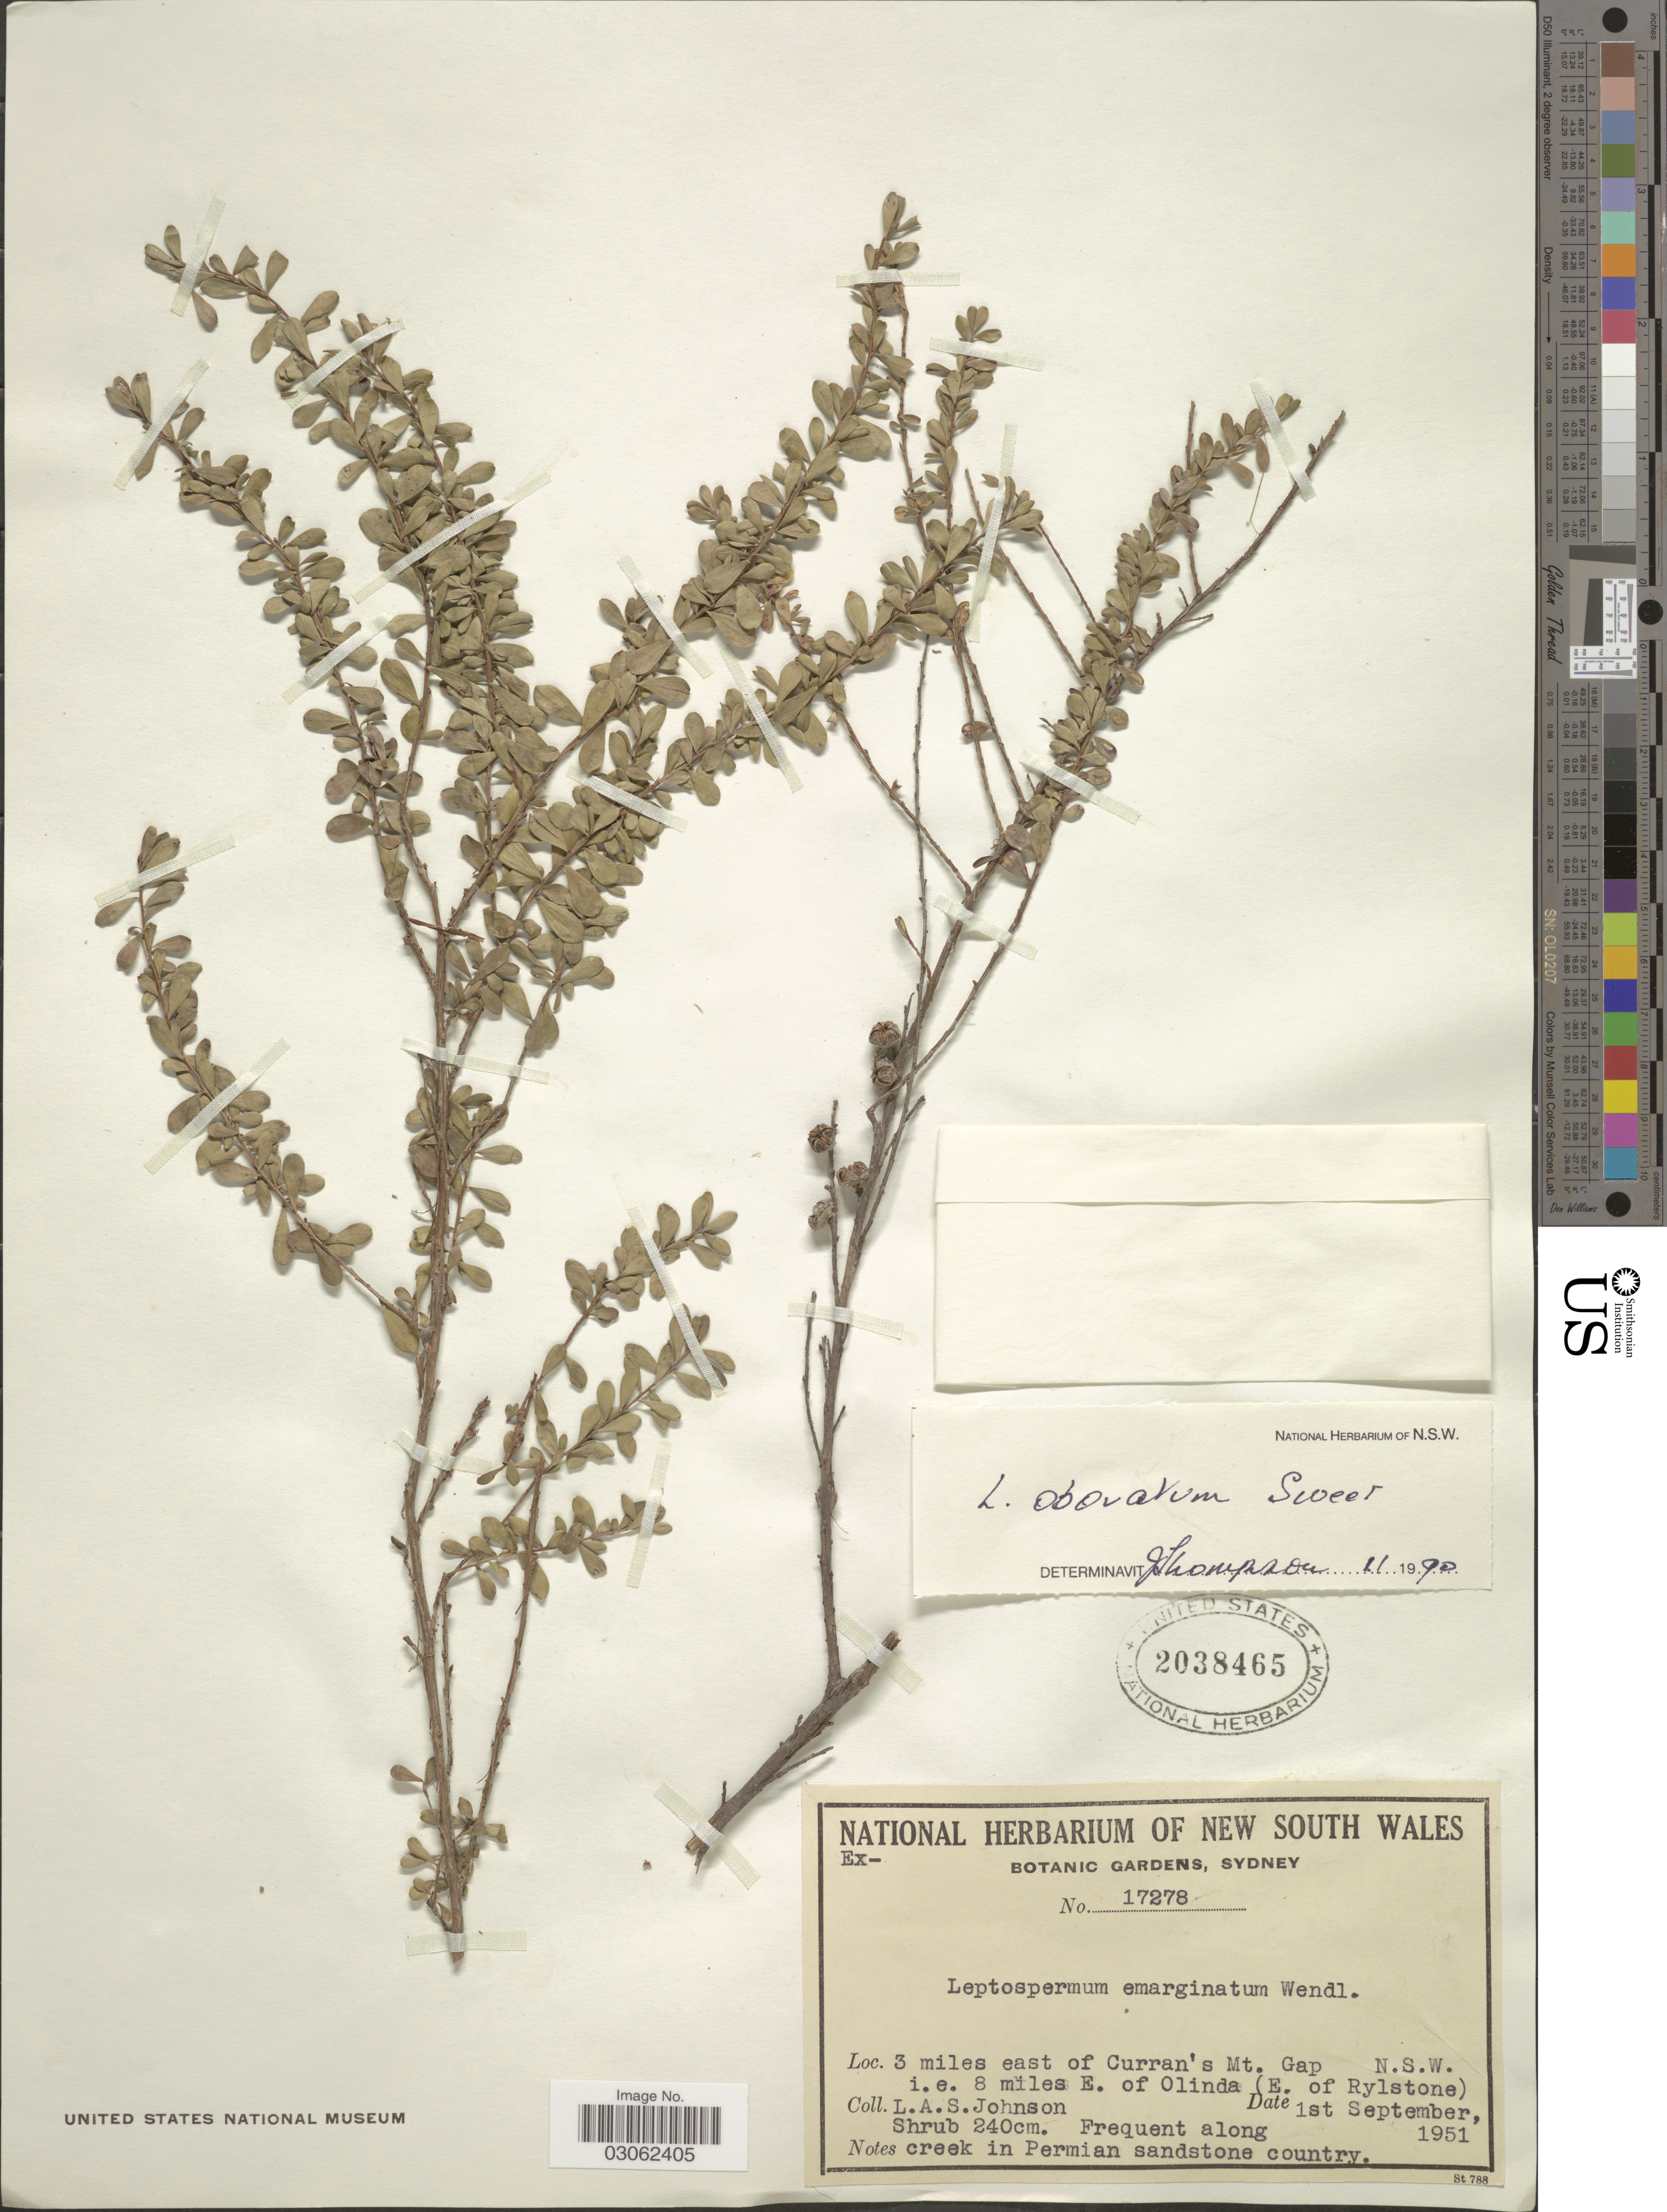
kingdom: Plantae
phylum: Tracheophyta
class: Magnoliopsida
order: Myrtales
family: Myrtaceae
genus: Leptospermum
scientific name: Leptospermum obovatum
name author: Sweet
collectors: L. A. S. Johnson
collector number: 17278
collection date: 1951-09-01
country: Australia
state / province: New South Wales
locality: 3 miles east of Curran's Mt. Gap i.e. 8 miles E. of Olinda (E. of Rylstone).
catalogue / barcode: US 2038465